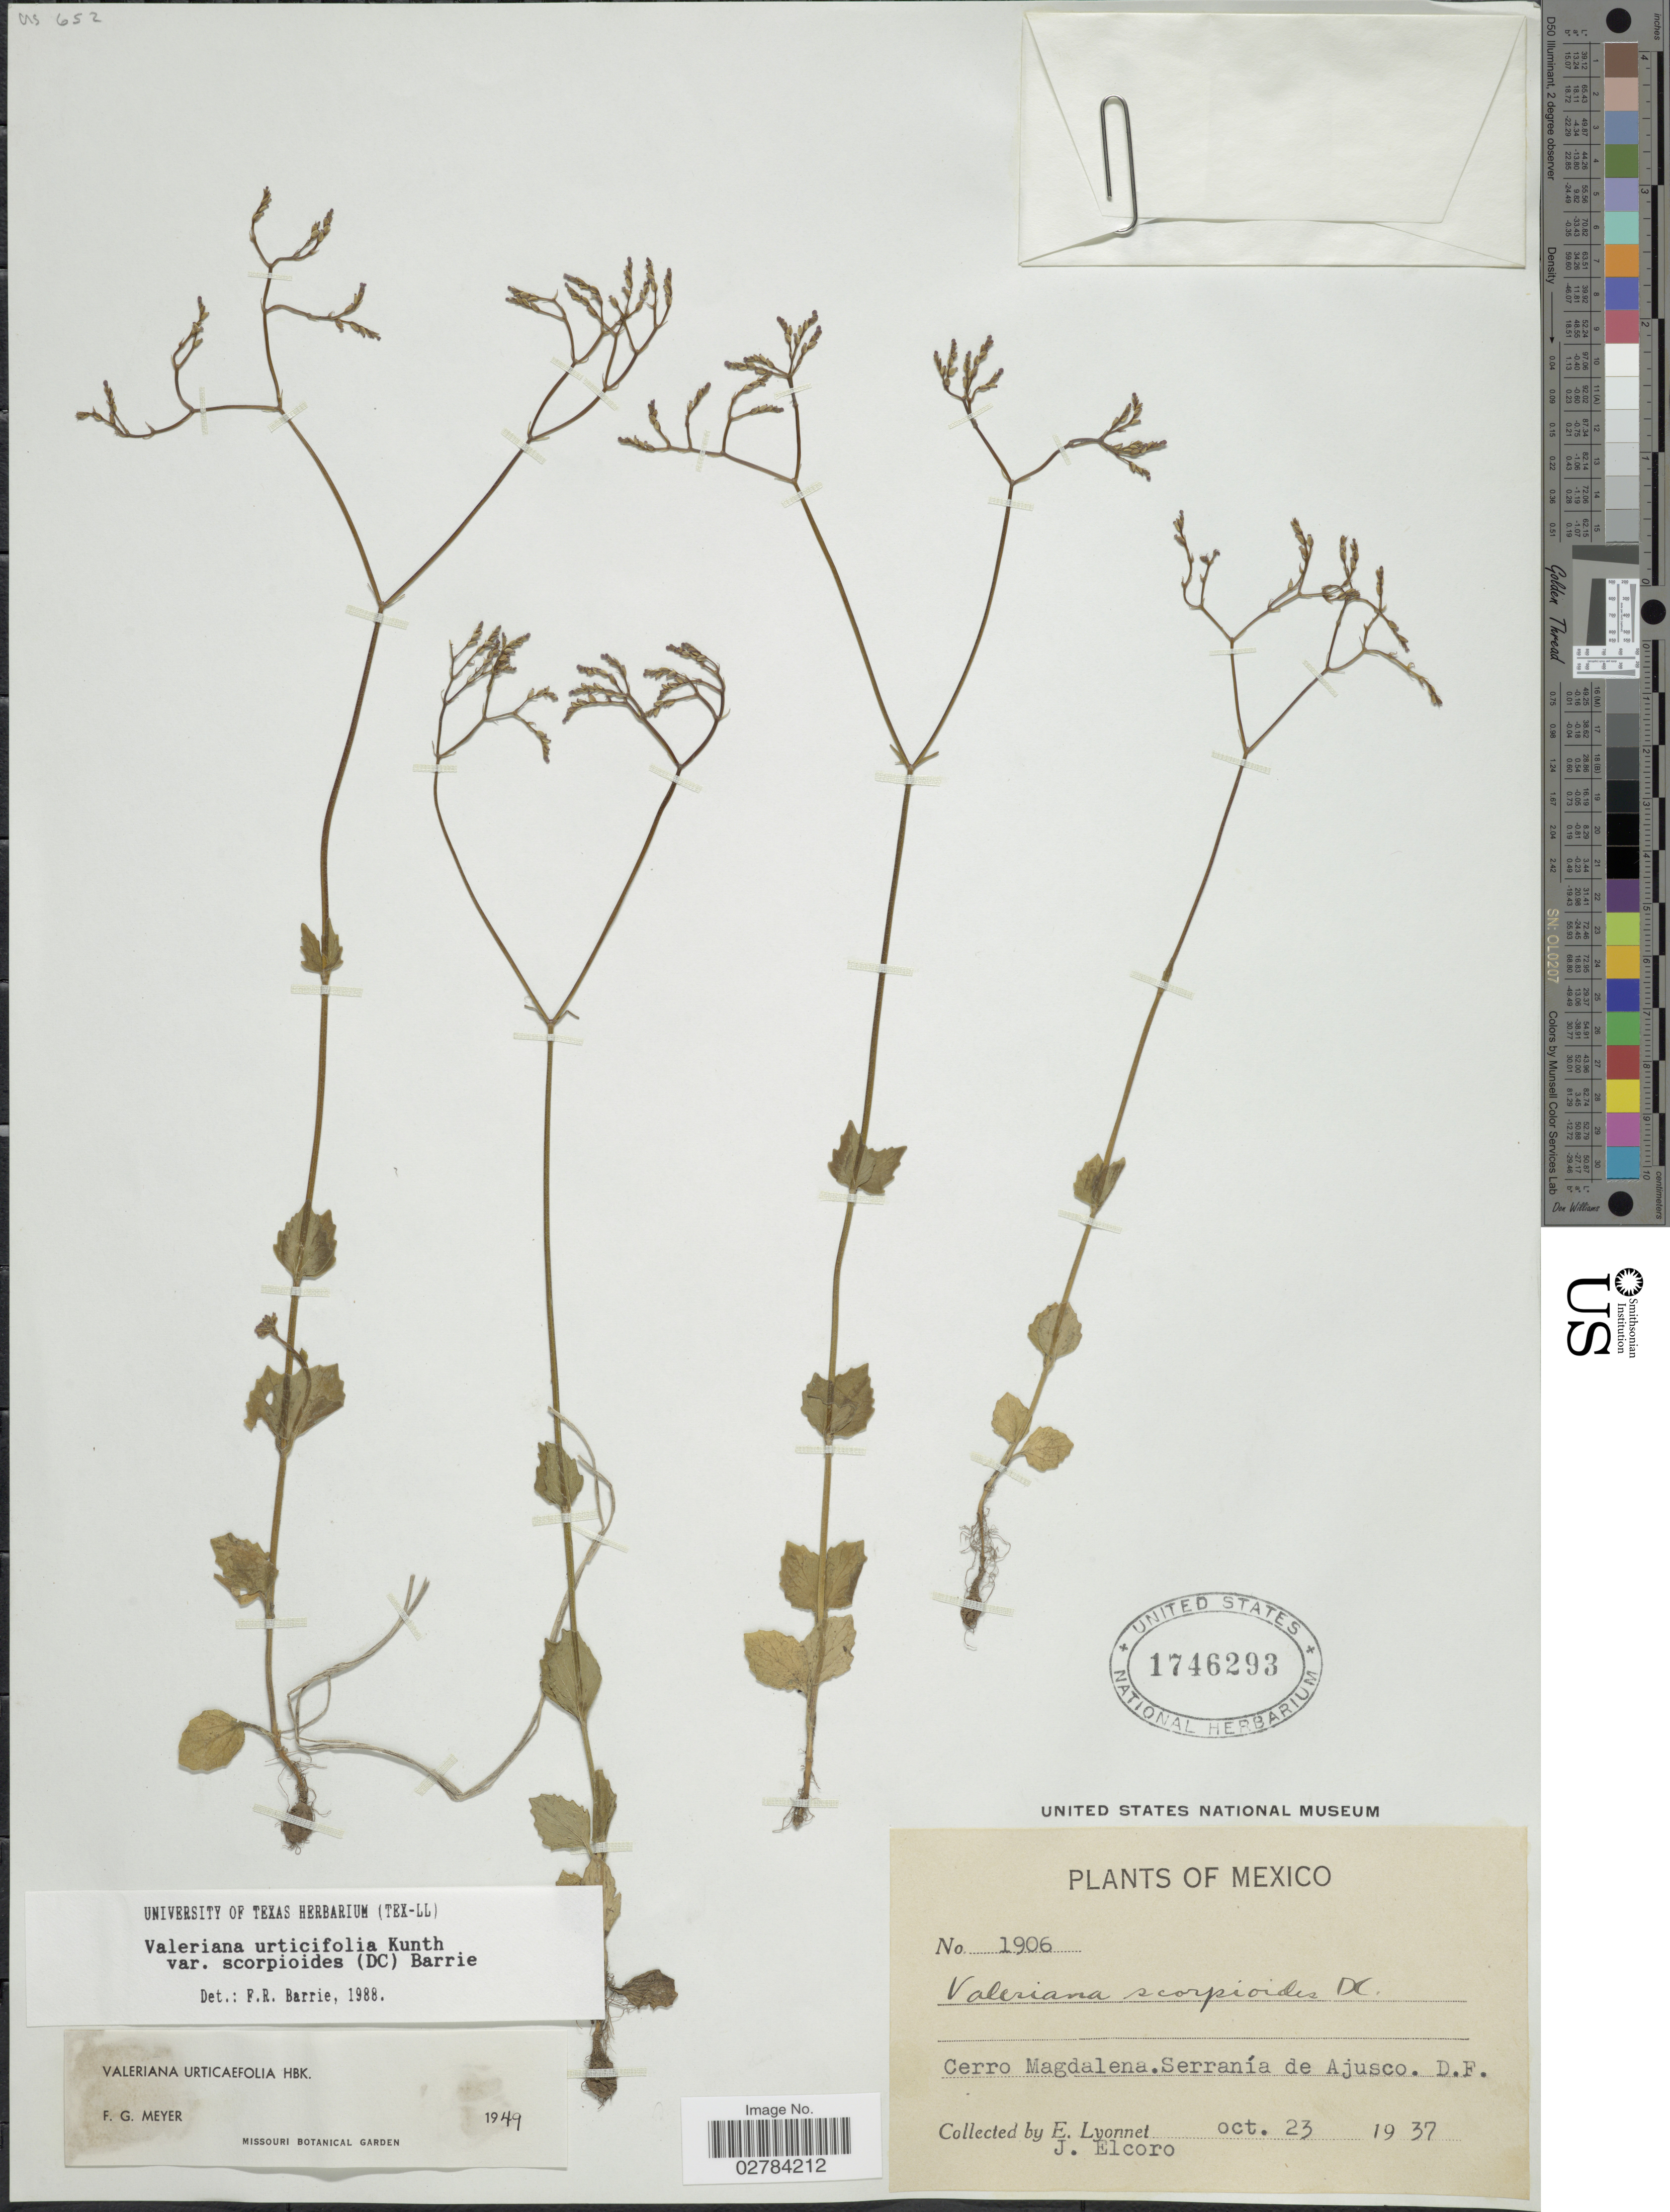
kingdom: Plantae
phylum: Tracheophyta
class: Magnoliopsida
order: Dipsacales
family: Caprifoliaceae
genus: Valeriana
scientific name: Valeriana urticifolia var. scorpioides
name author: (DC.) Barrie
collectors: E. Lyonnet & J. Elcoro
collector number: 1906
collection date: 1937-10-23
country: Mexico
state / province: Distrito Federal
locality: Cerro Magdalena, Serranía de Ajusco, D.F.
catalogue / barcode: US 1746293